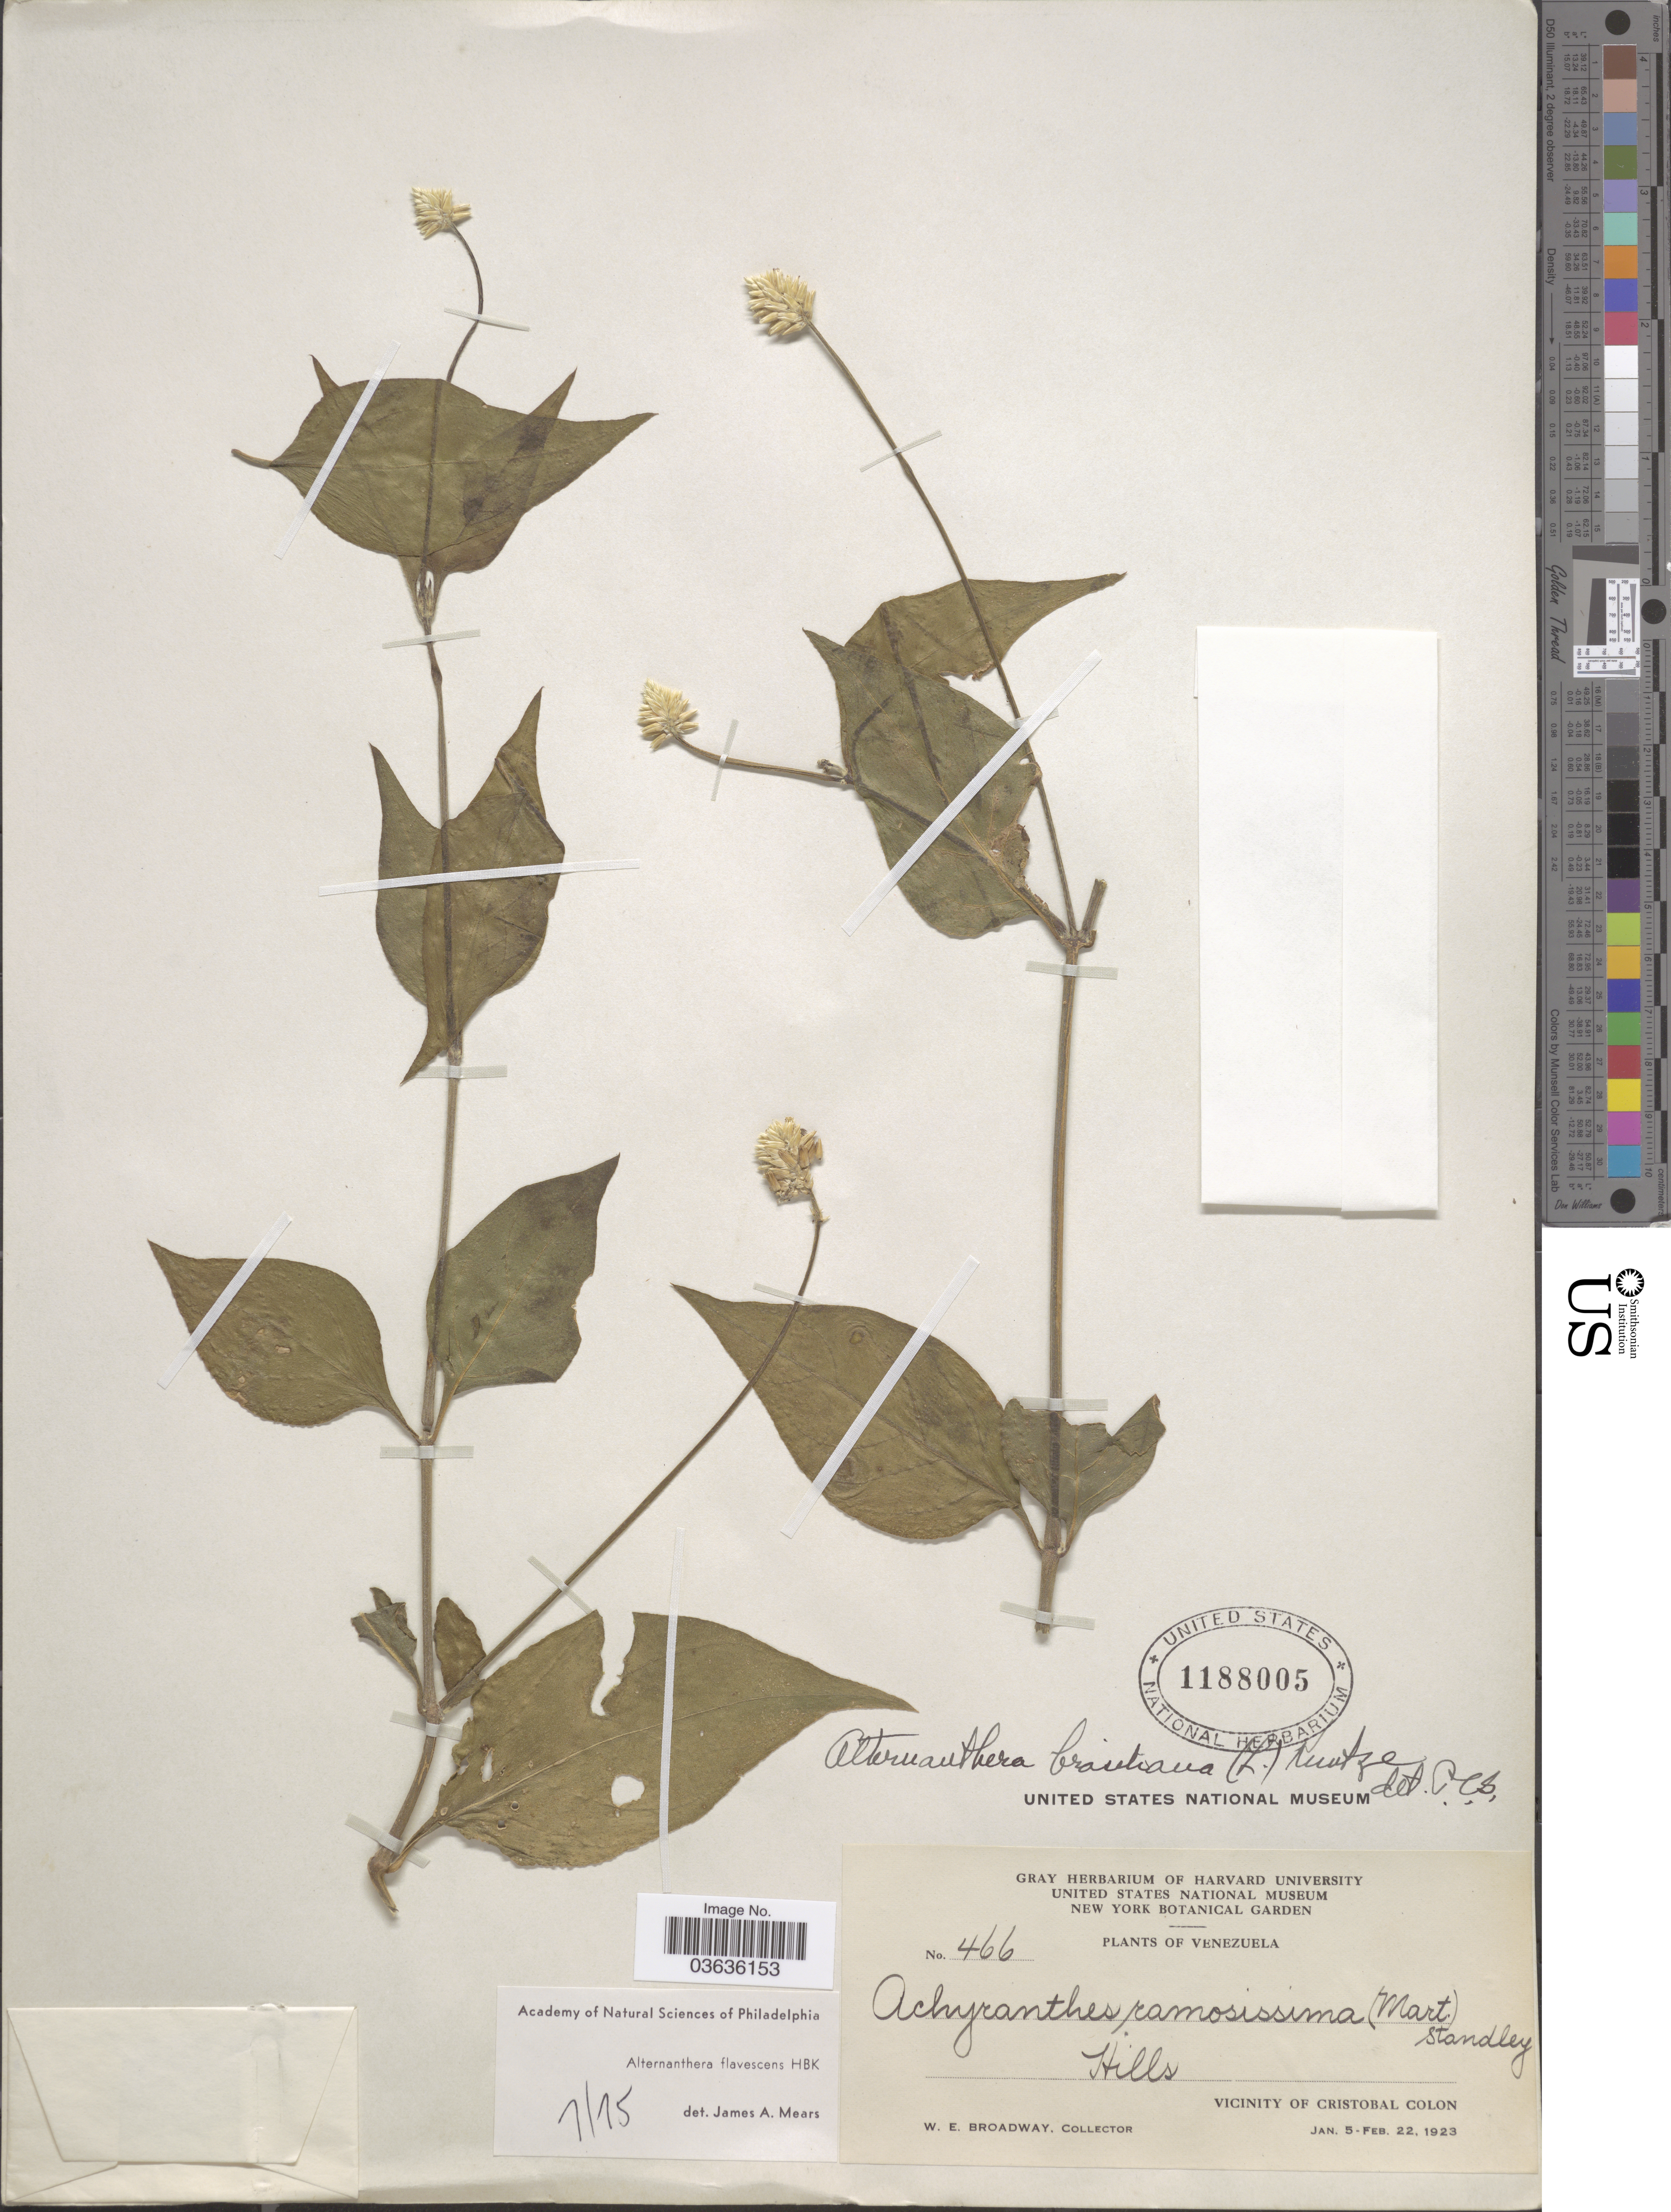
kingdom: Plantae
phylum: Tracheophyta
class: Magnoliopsida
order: Caryophyllales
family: Amaranthaceae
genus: Alternanthera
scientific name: Alternanthera flavescens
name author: Kunth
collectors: W. E. Broadway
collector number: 466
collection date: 1923-01-05/1923-02-22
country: Venezuela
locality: Hills, Vicinity of Cristobal Colon.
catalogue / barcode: US 1188005